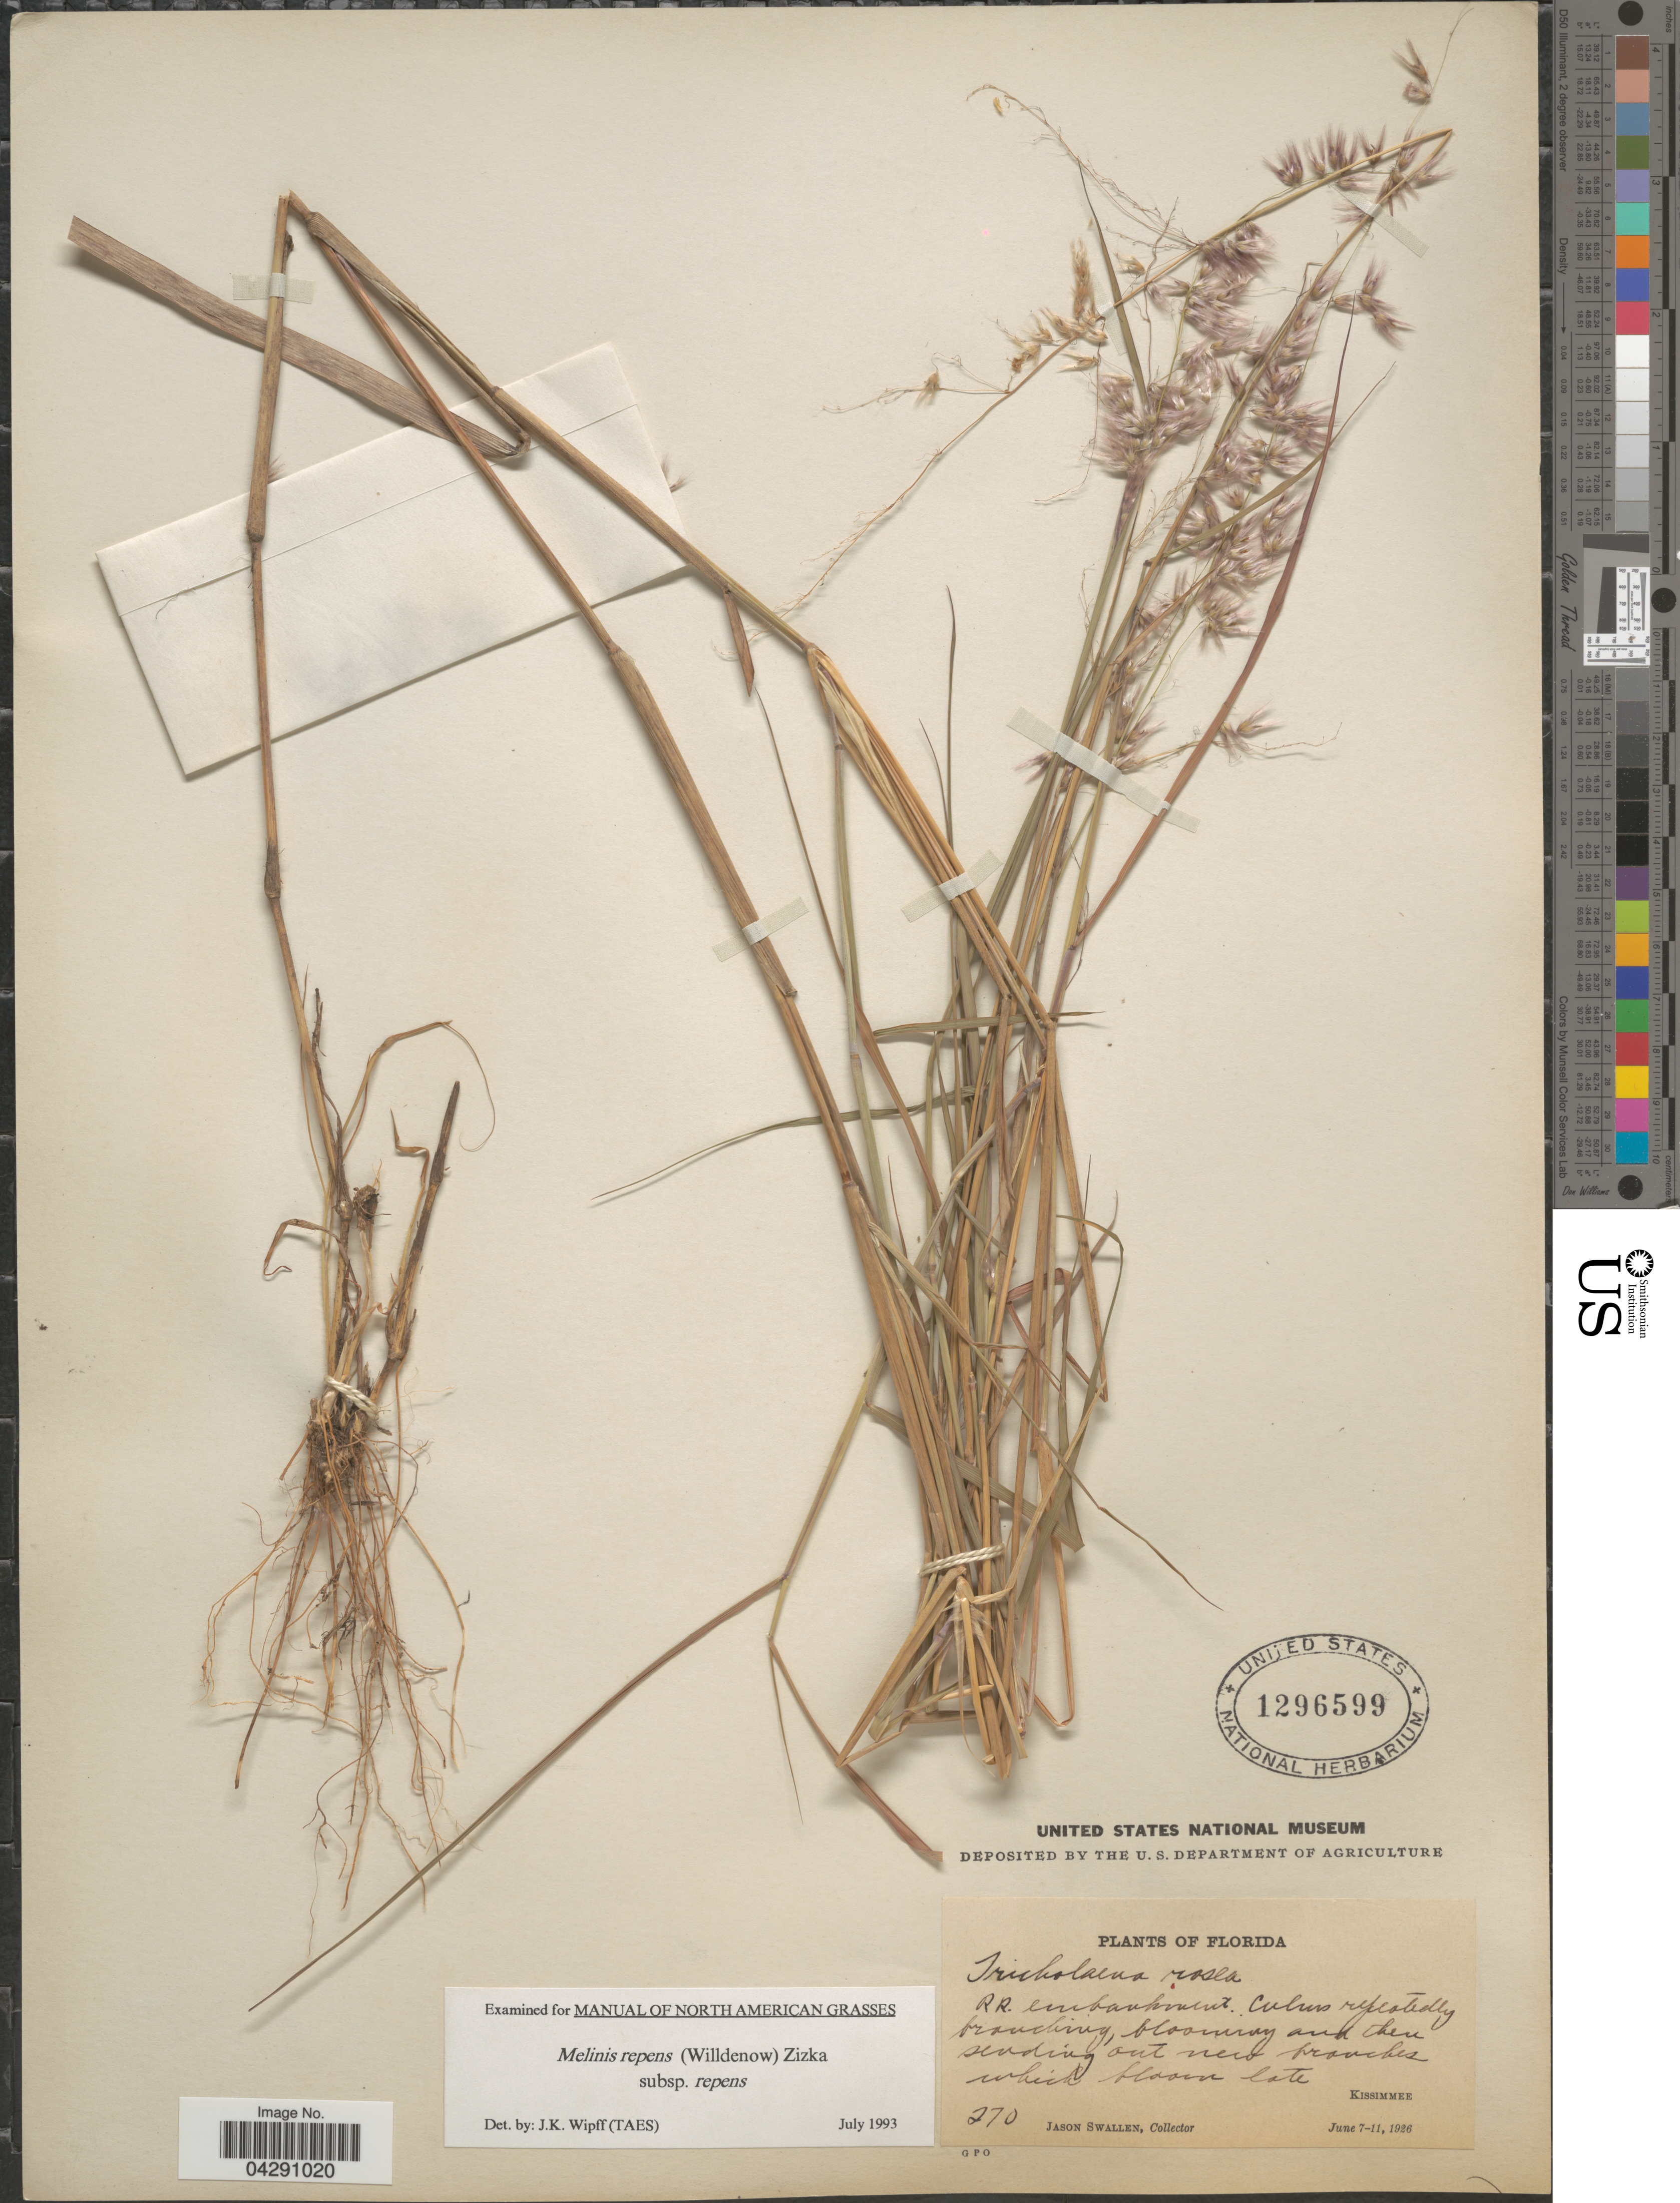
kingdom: Plantae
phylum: Tracheophyta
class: Liliopsida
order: Poales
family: Poaceae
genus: Melinis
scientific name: Melinis repens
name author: (Willd.) Zizka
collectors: J. R. Swallen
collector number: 270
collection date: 1926-06-07/1926-06-11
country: United States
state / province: Florida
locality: RR. embankment. Kissimmee.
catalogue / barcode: US 1296599